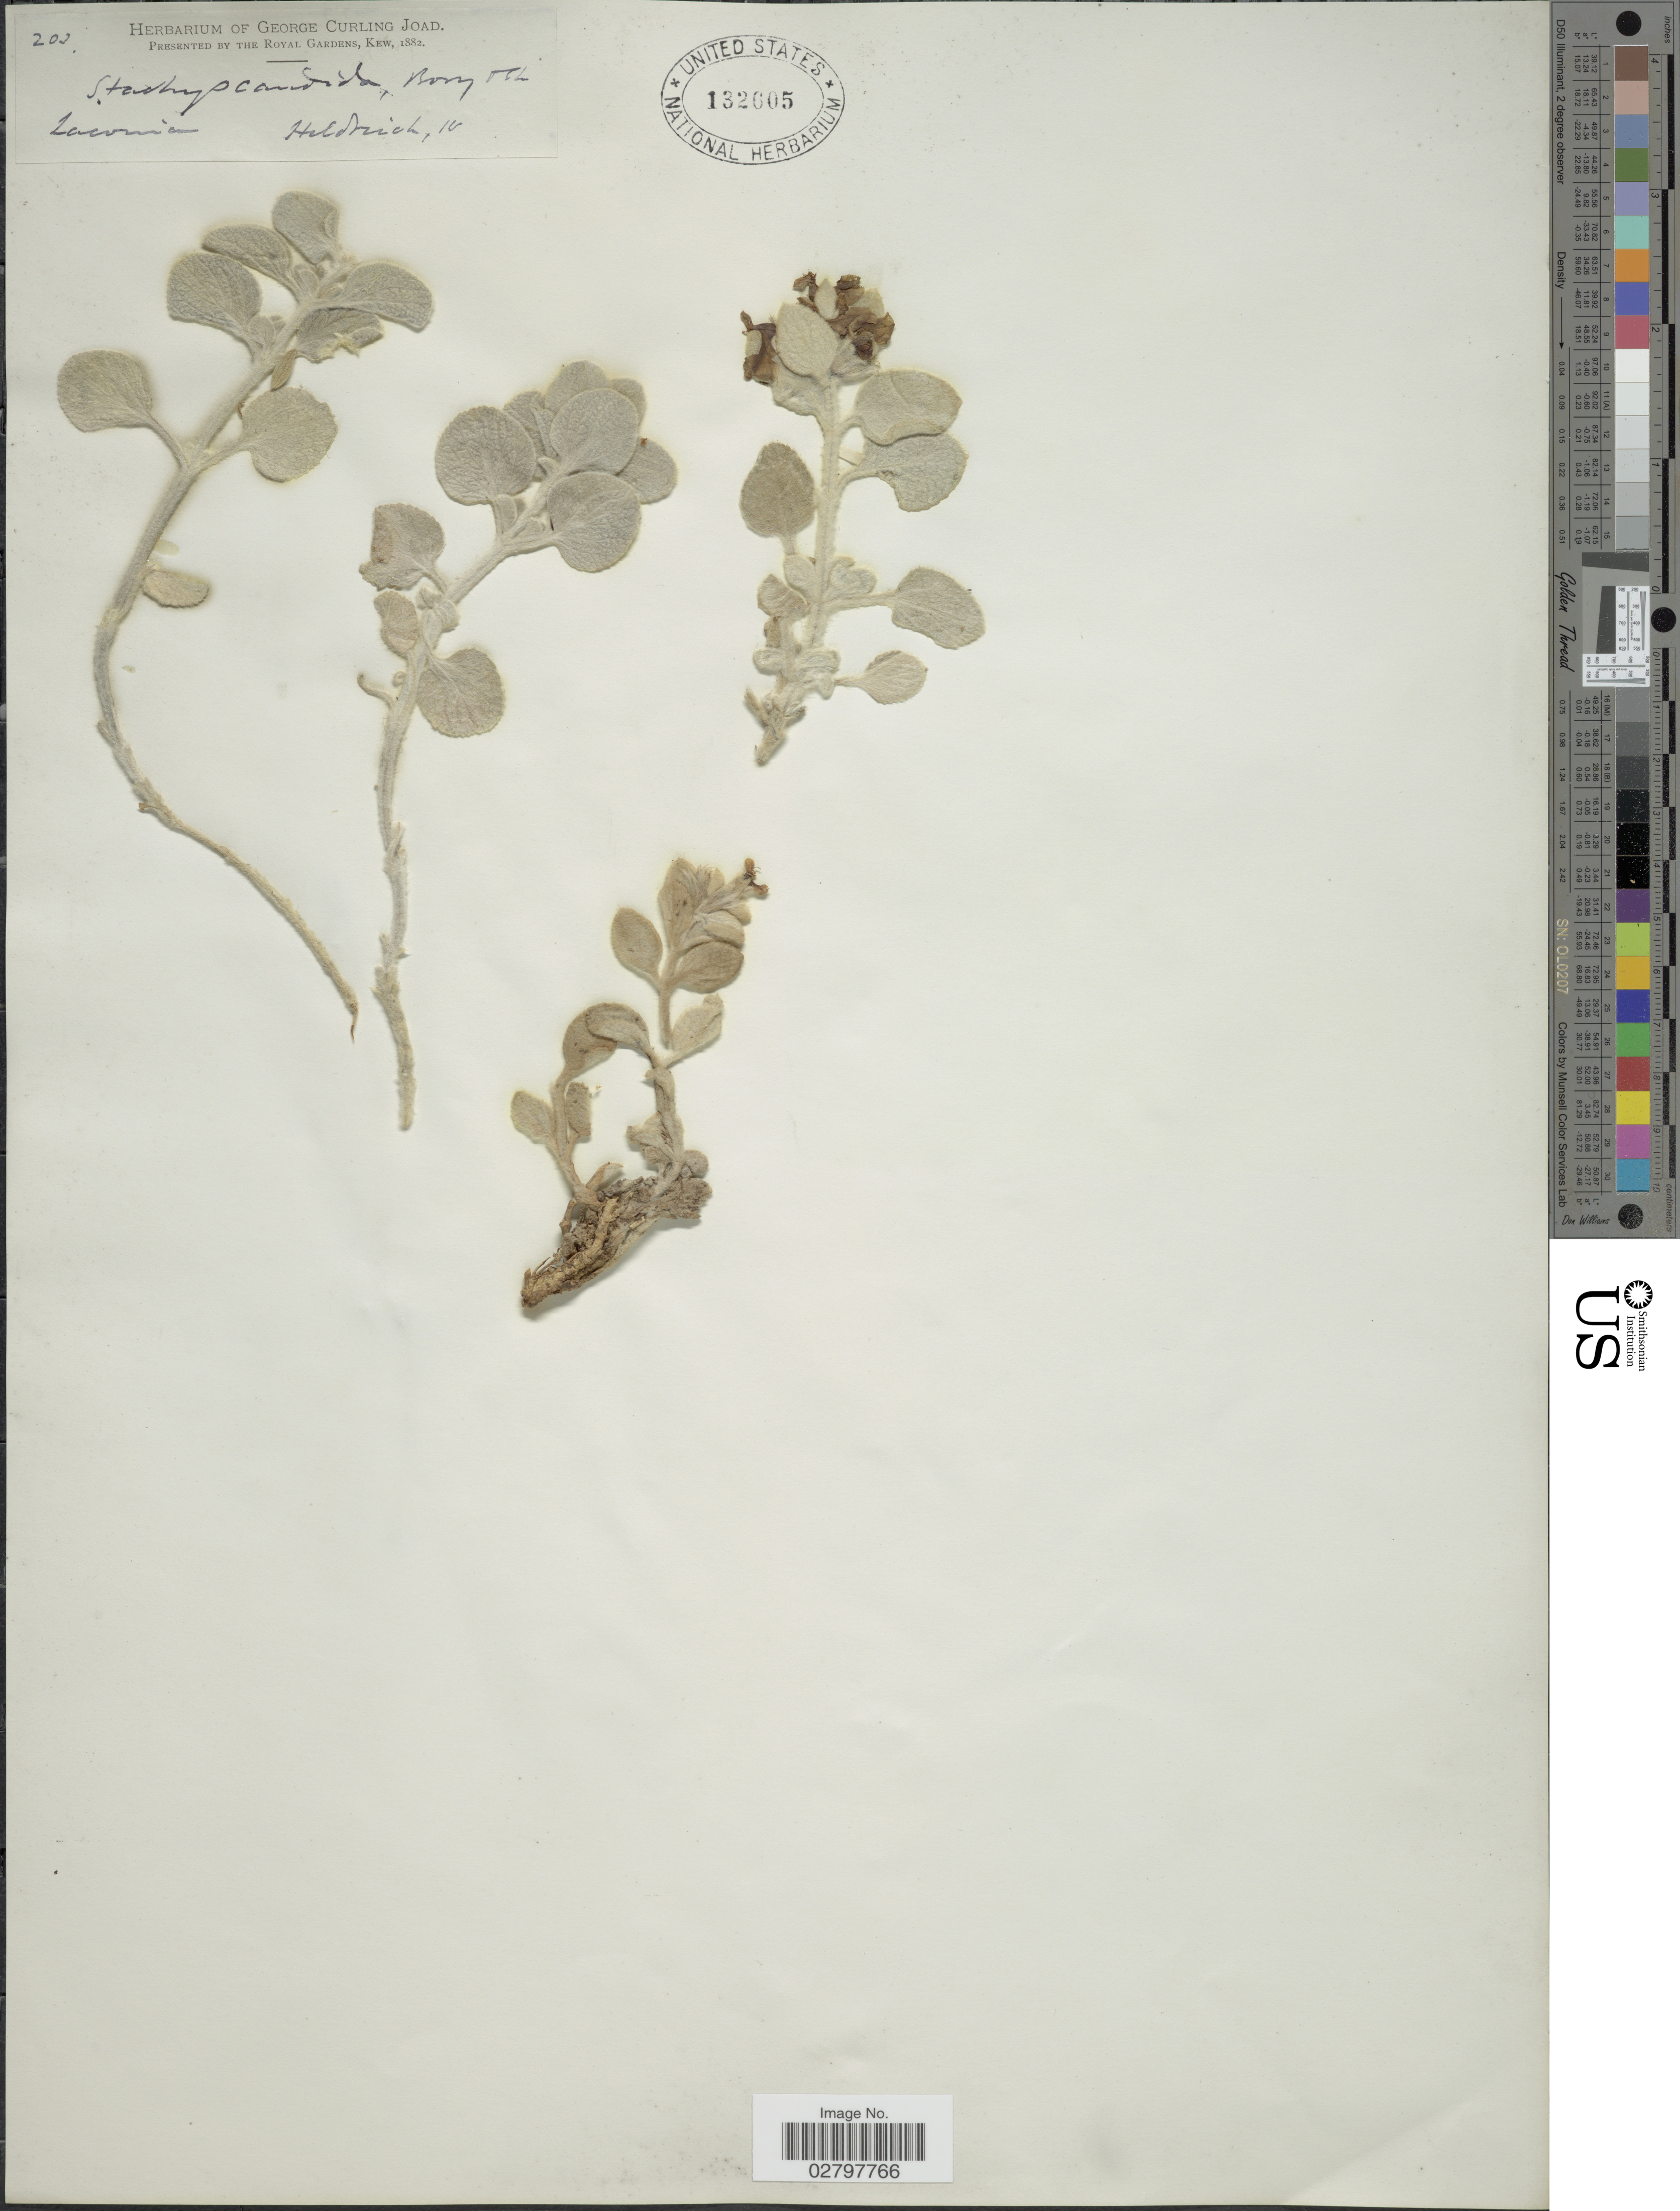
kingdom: Plantae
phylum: Tracheophyta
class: Magnoliopsida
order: Lamiales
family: Lamiaceae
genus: Stachys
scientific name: Stachys candida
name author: Bory & Chaub.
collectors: Heldreich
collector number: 203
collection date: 1882-04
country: Greece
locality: Laconia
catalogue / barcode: US 132605